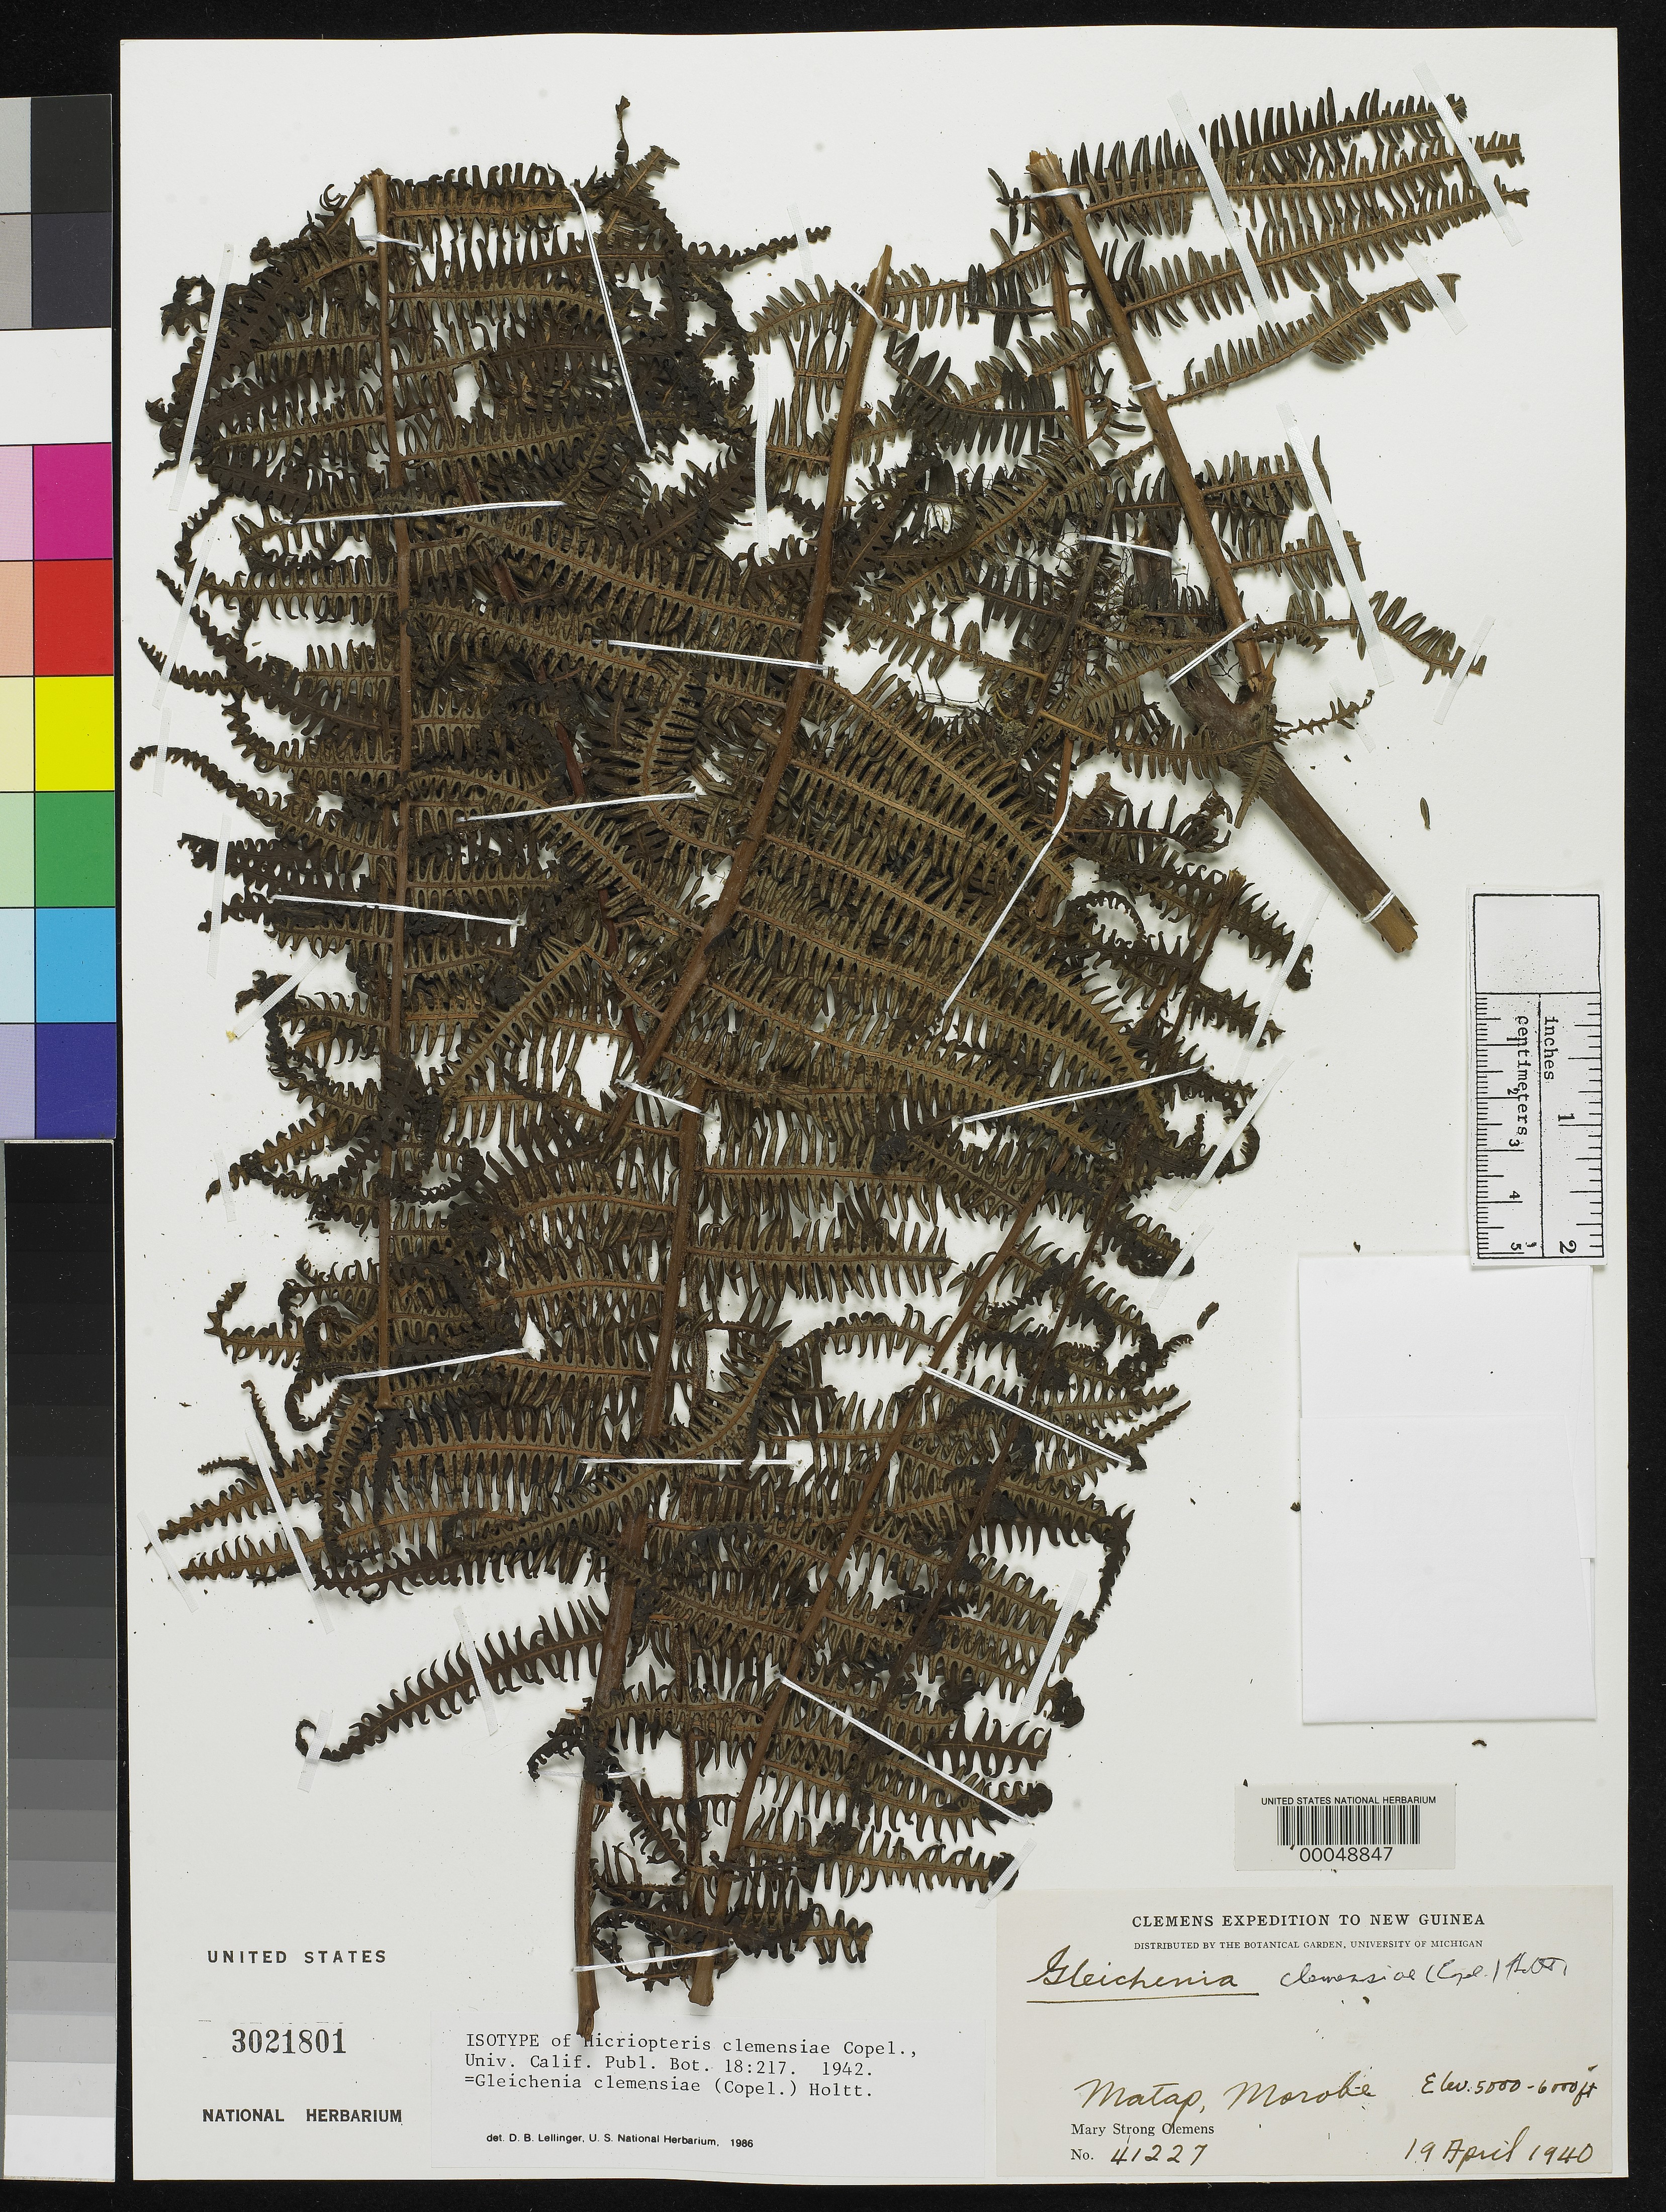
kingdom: Plantae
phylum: Tracheophyta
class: Polypodiopsida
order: Gleicheniales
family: Gleicheniaceae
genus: Hicriopteris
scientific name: Hicriopteris clemensiae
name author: Copel.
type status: Isotype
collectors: M. S. Clemens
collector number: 41227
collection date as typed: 19 Apr 1942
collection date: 1942-04-19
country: Papua New Guinea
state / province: Morobe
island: New Guinea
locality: Matap.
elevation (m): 1524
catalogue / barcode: US 3021801